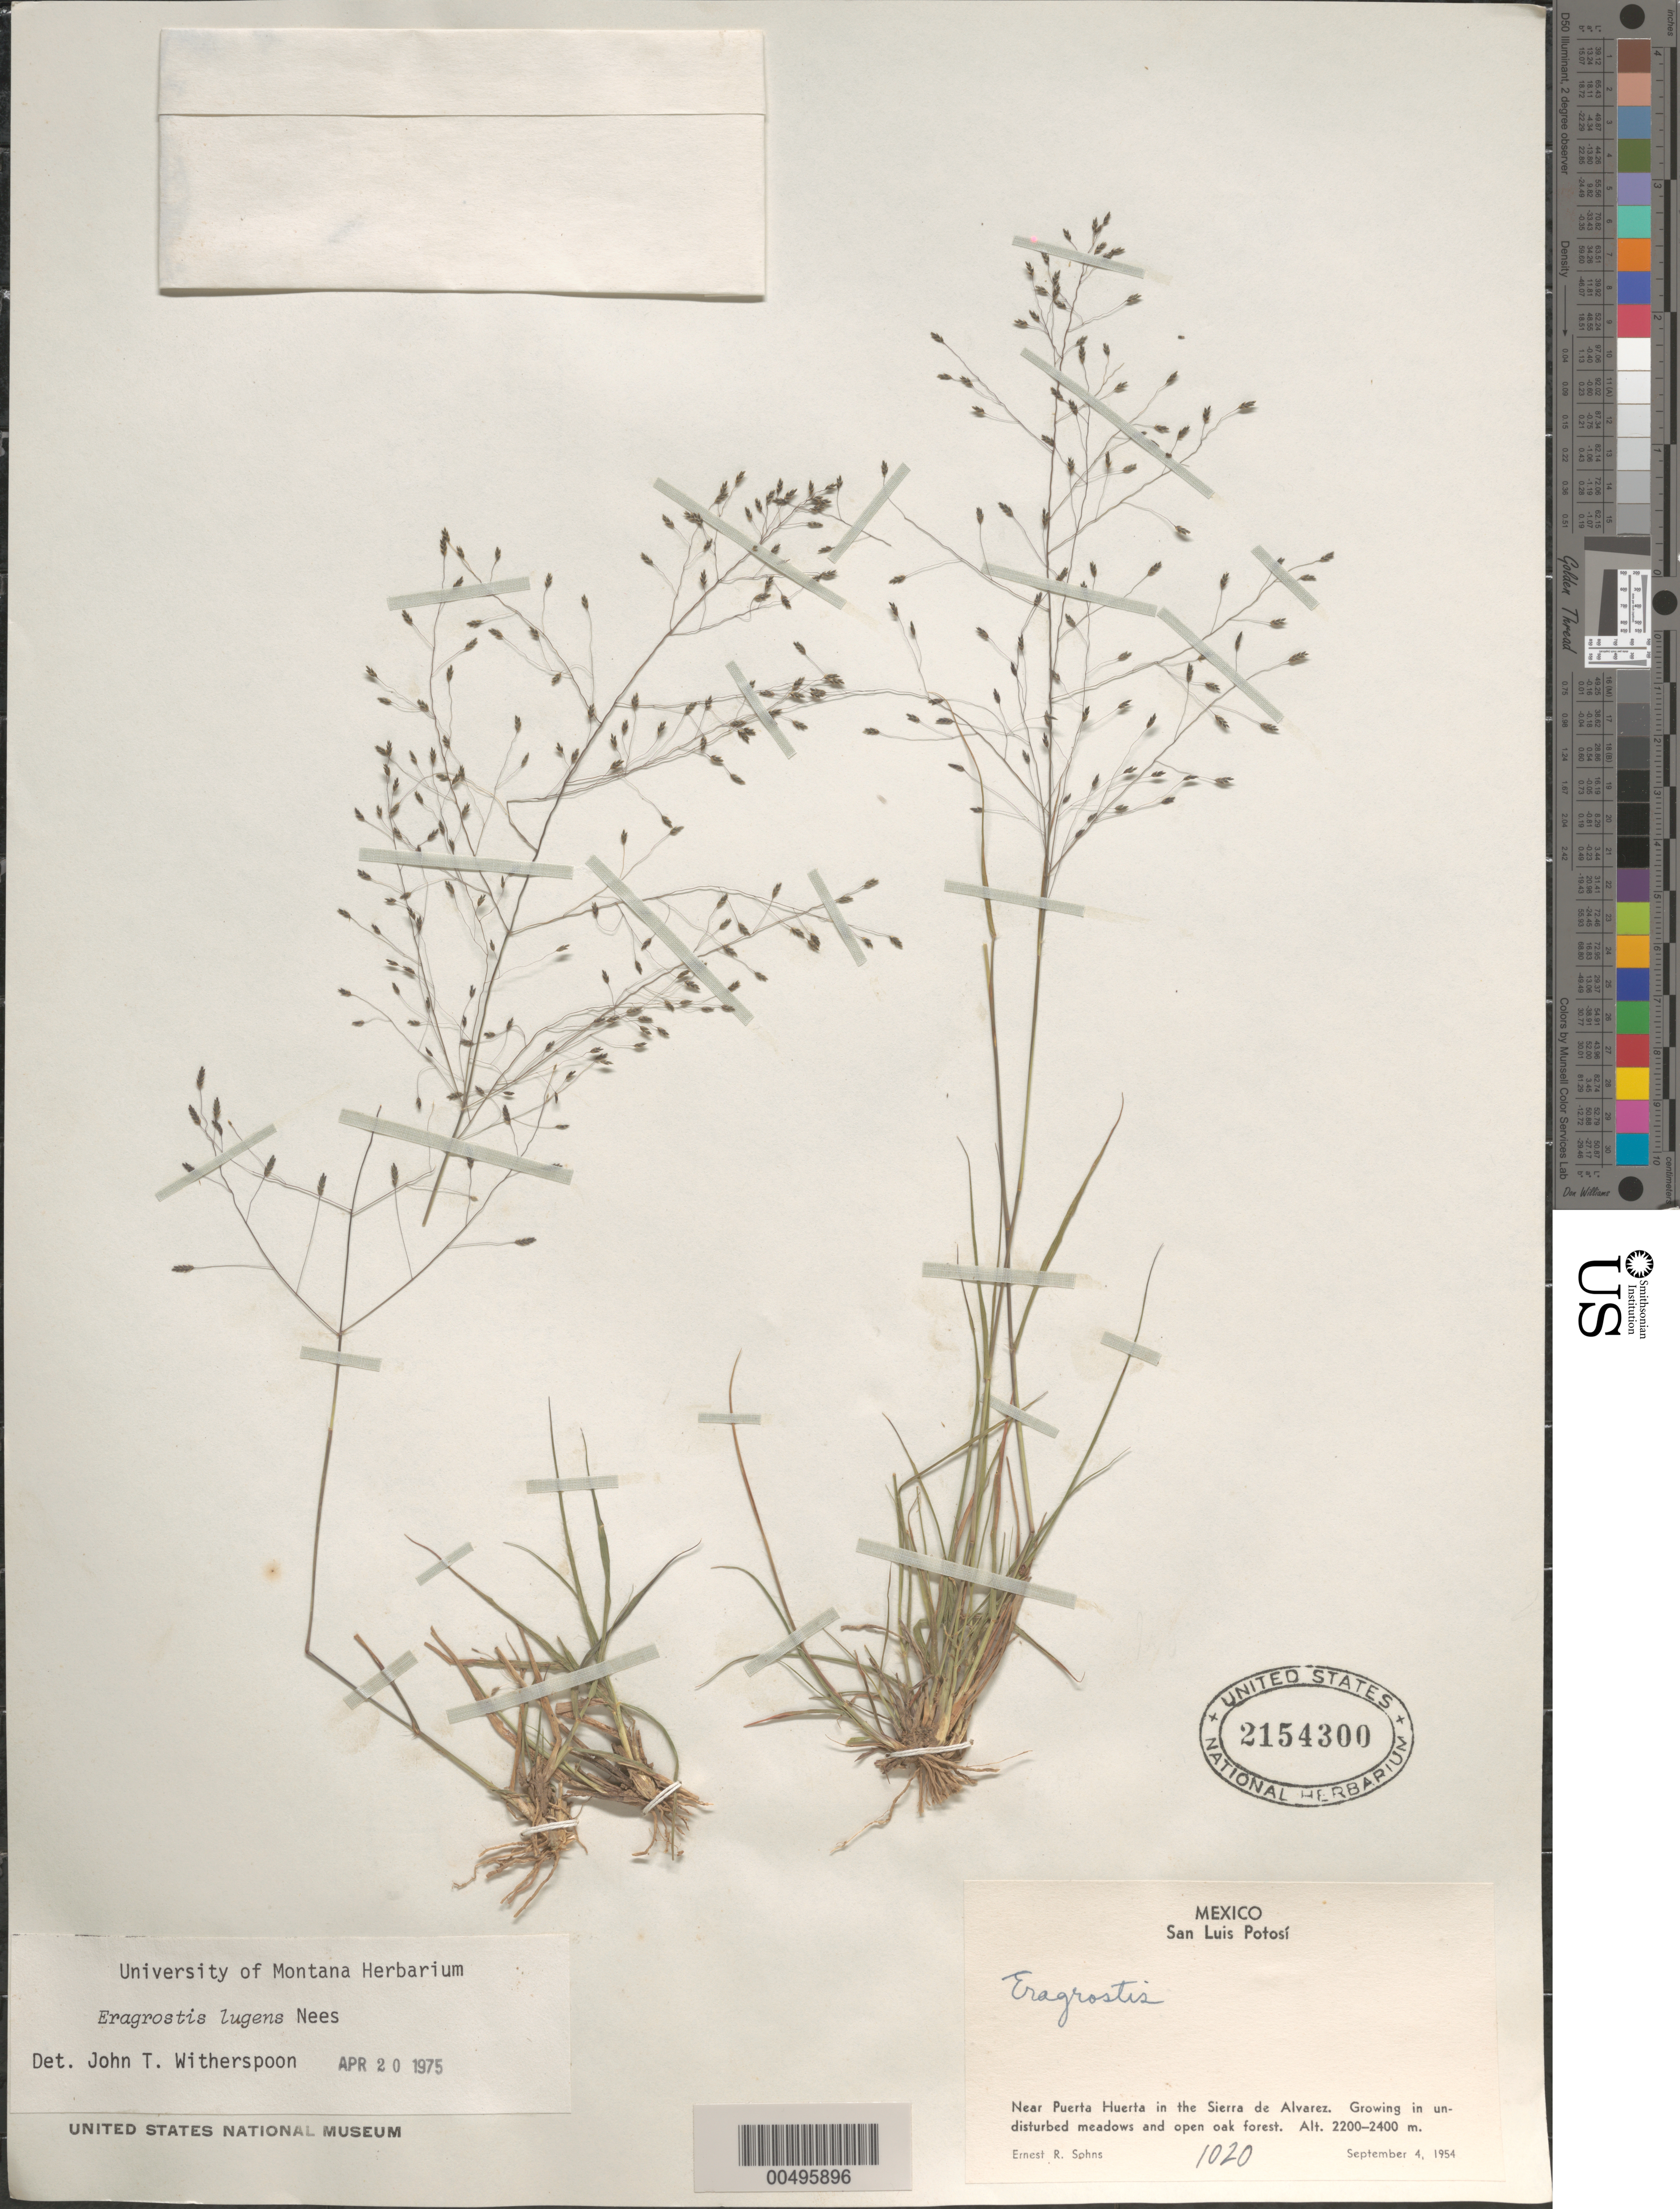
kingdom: Plantae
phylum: Tracheophyta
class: Liliopsida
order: Poales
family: Poaceae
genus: Eragrostis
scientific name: Eragrostis lugens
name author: Nees in Mart.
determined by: Witherspoon, John T.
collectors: E. R. Sohns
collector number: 1020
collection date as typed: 4 Sep 1954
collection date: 1954-09-04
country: Mexico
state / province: San Luis Potosi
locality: Near Puerta Huerta in the Sierra de Alvarez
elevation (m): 671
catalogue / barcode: US 2154300